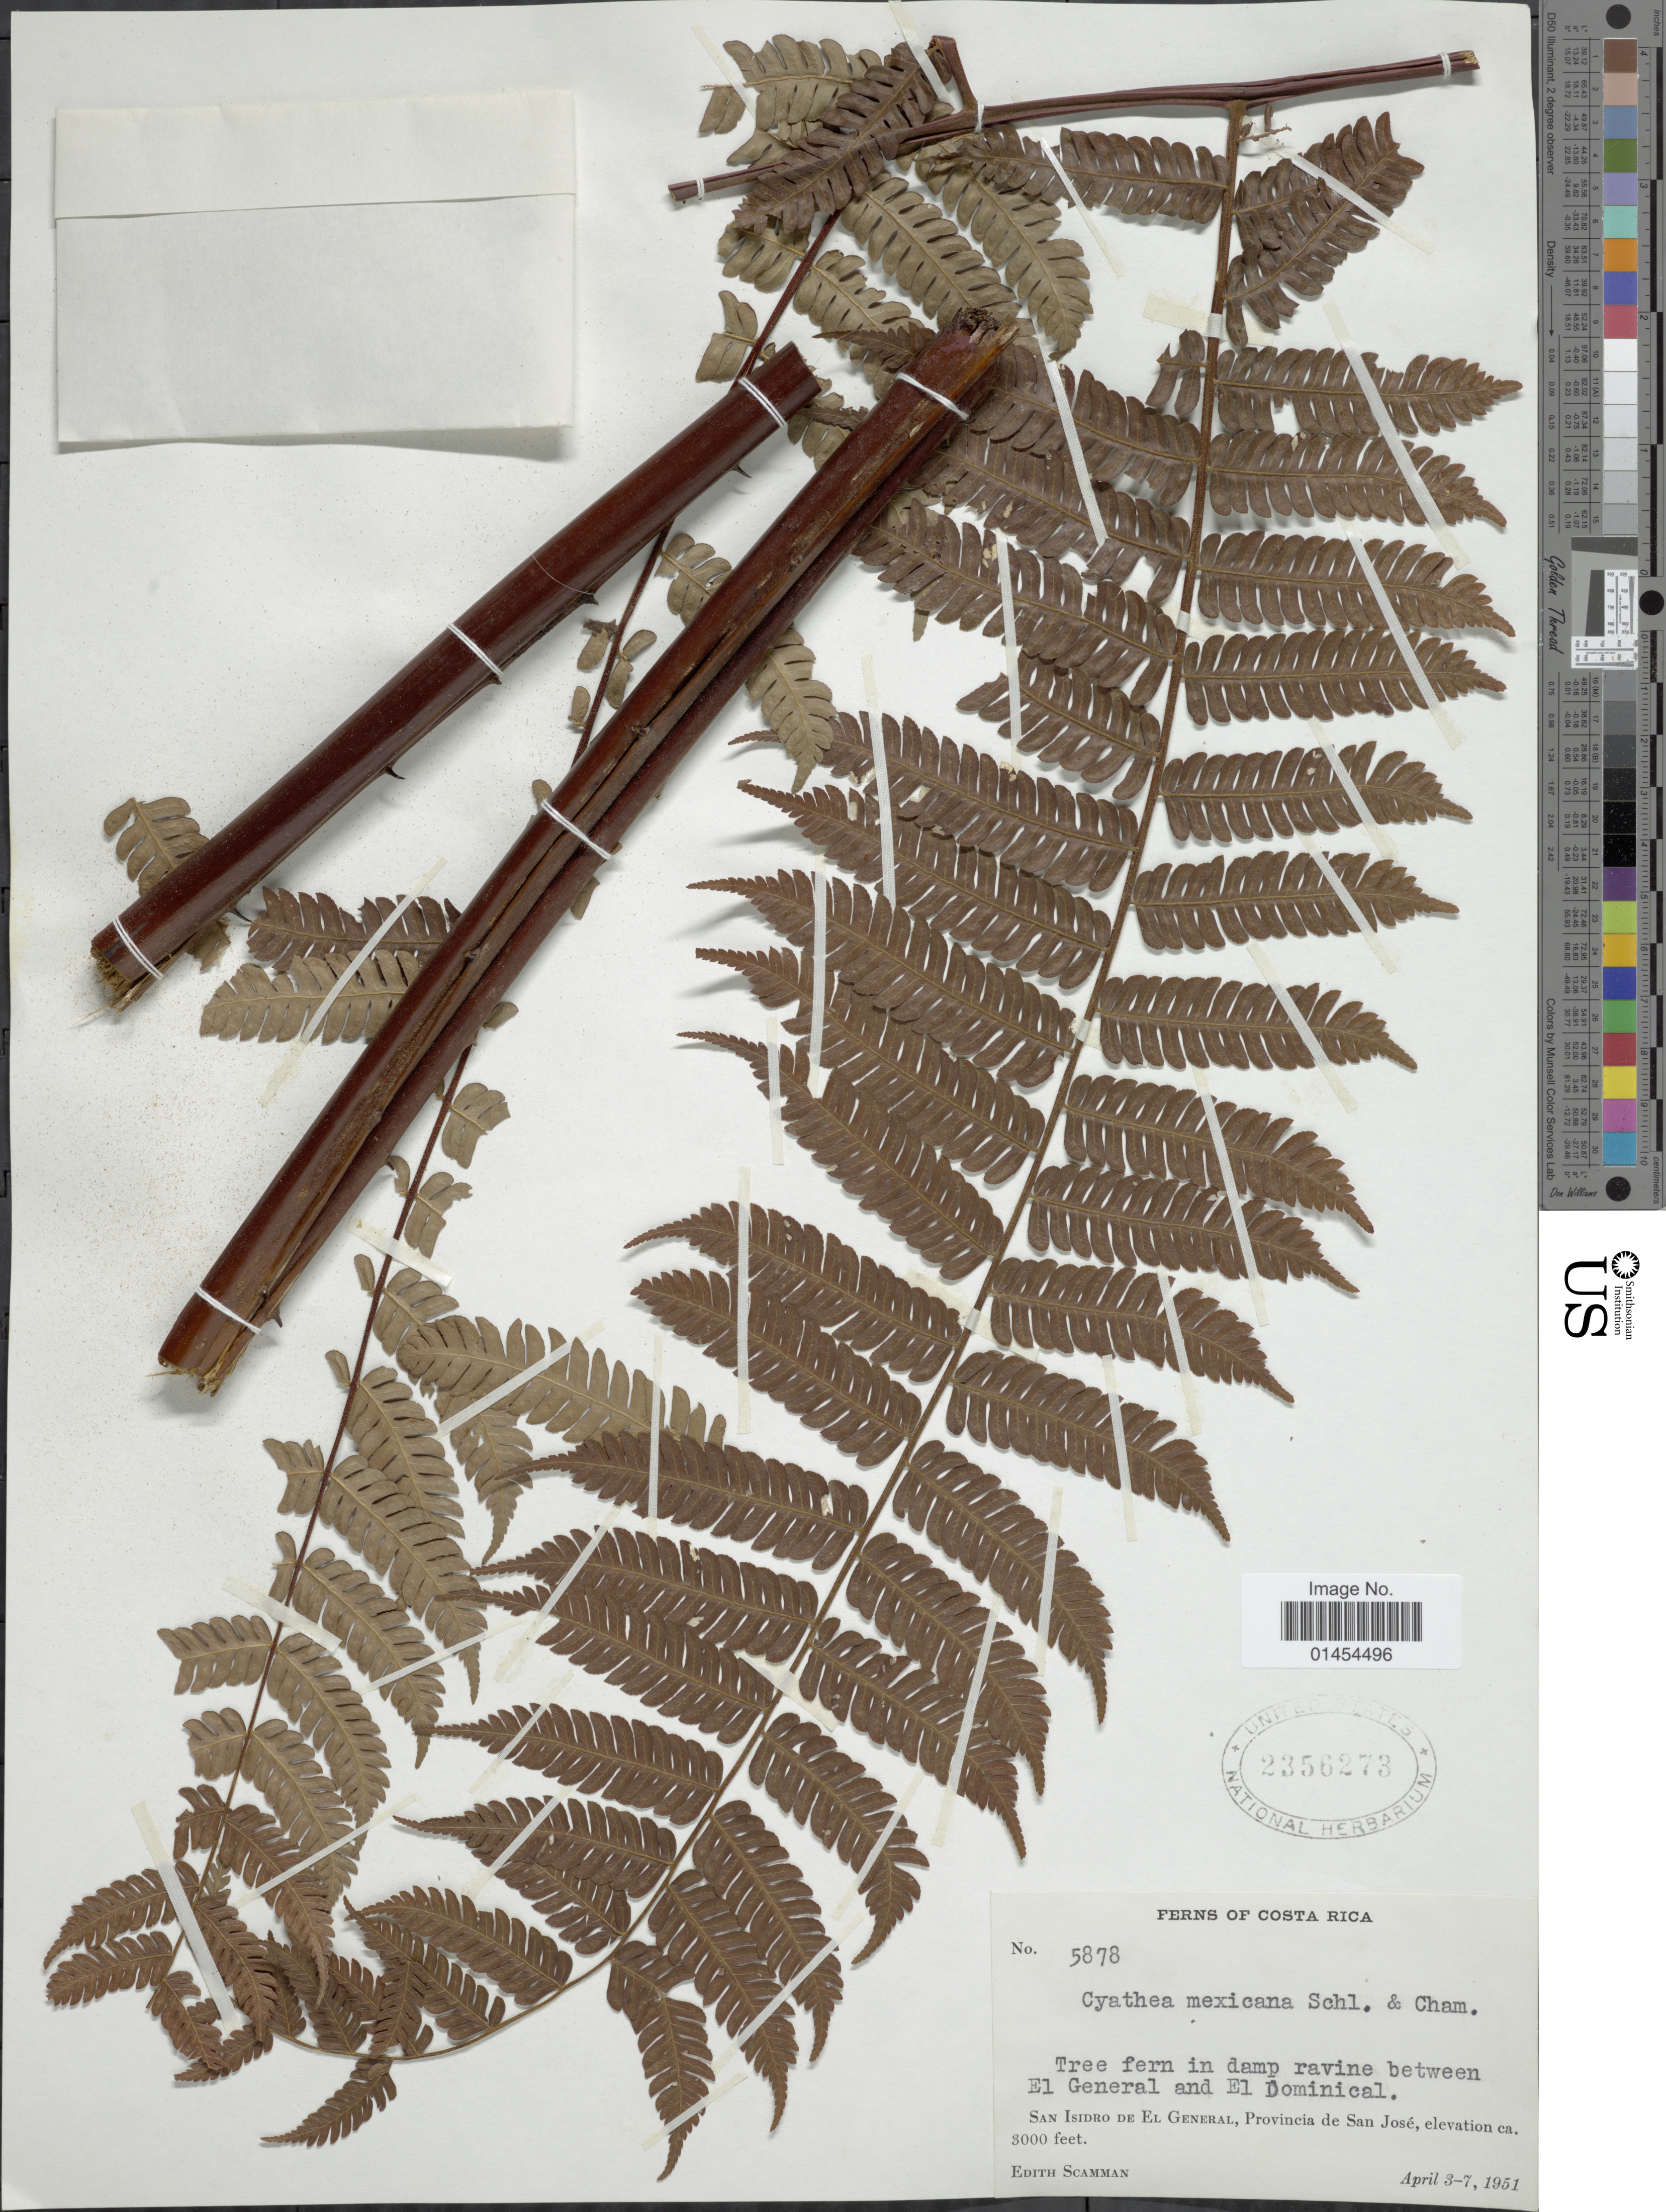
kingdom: Plantae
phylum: Tracheophyta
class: Polypodiopsida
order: Cyatheales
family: Cyatheaceae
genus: Alsophila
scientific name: Alsophila firma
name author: (Baker) D.S. Conant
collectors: E. Scamman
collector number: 5878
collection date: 1951-04-03/1951-04-07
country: Costa Rica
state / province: San José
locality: Tree fern in damp ravine between El General and El Dominical. San Isidro de El General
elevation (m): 914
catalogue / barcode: US 2356273